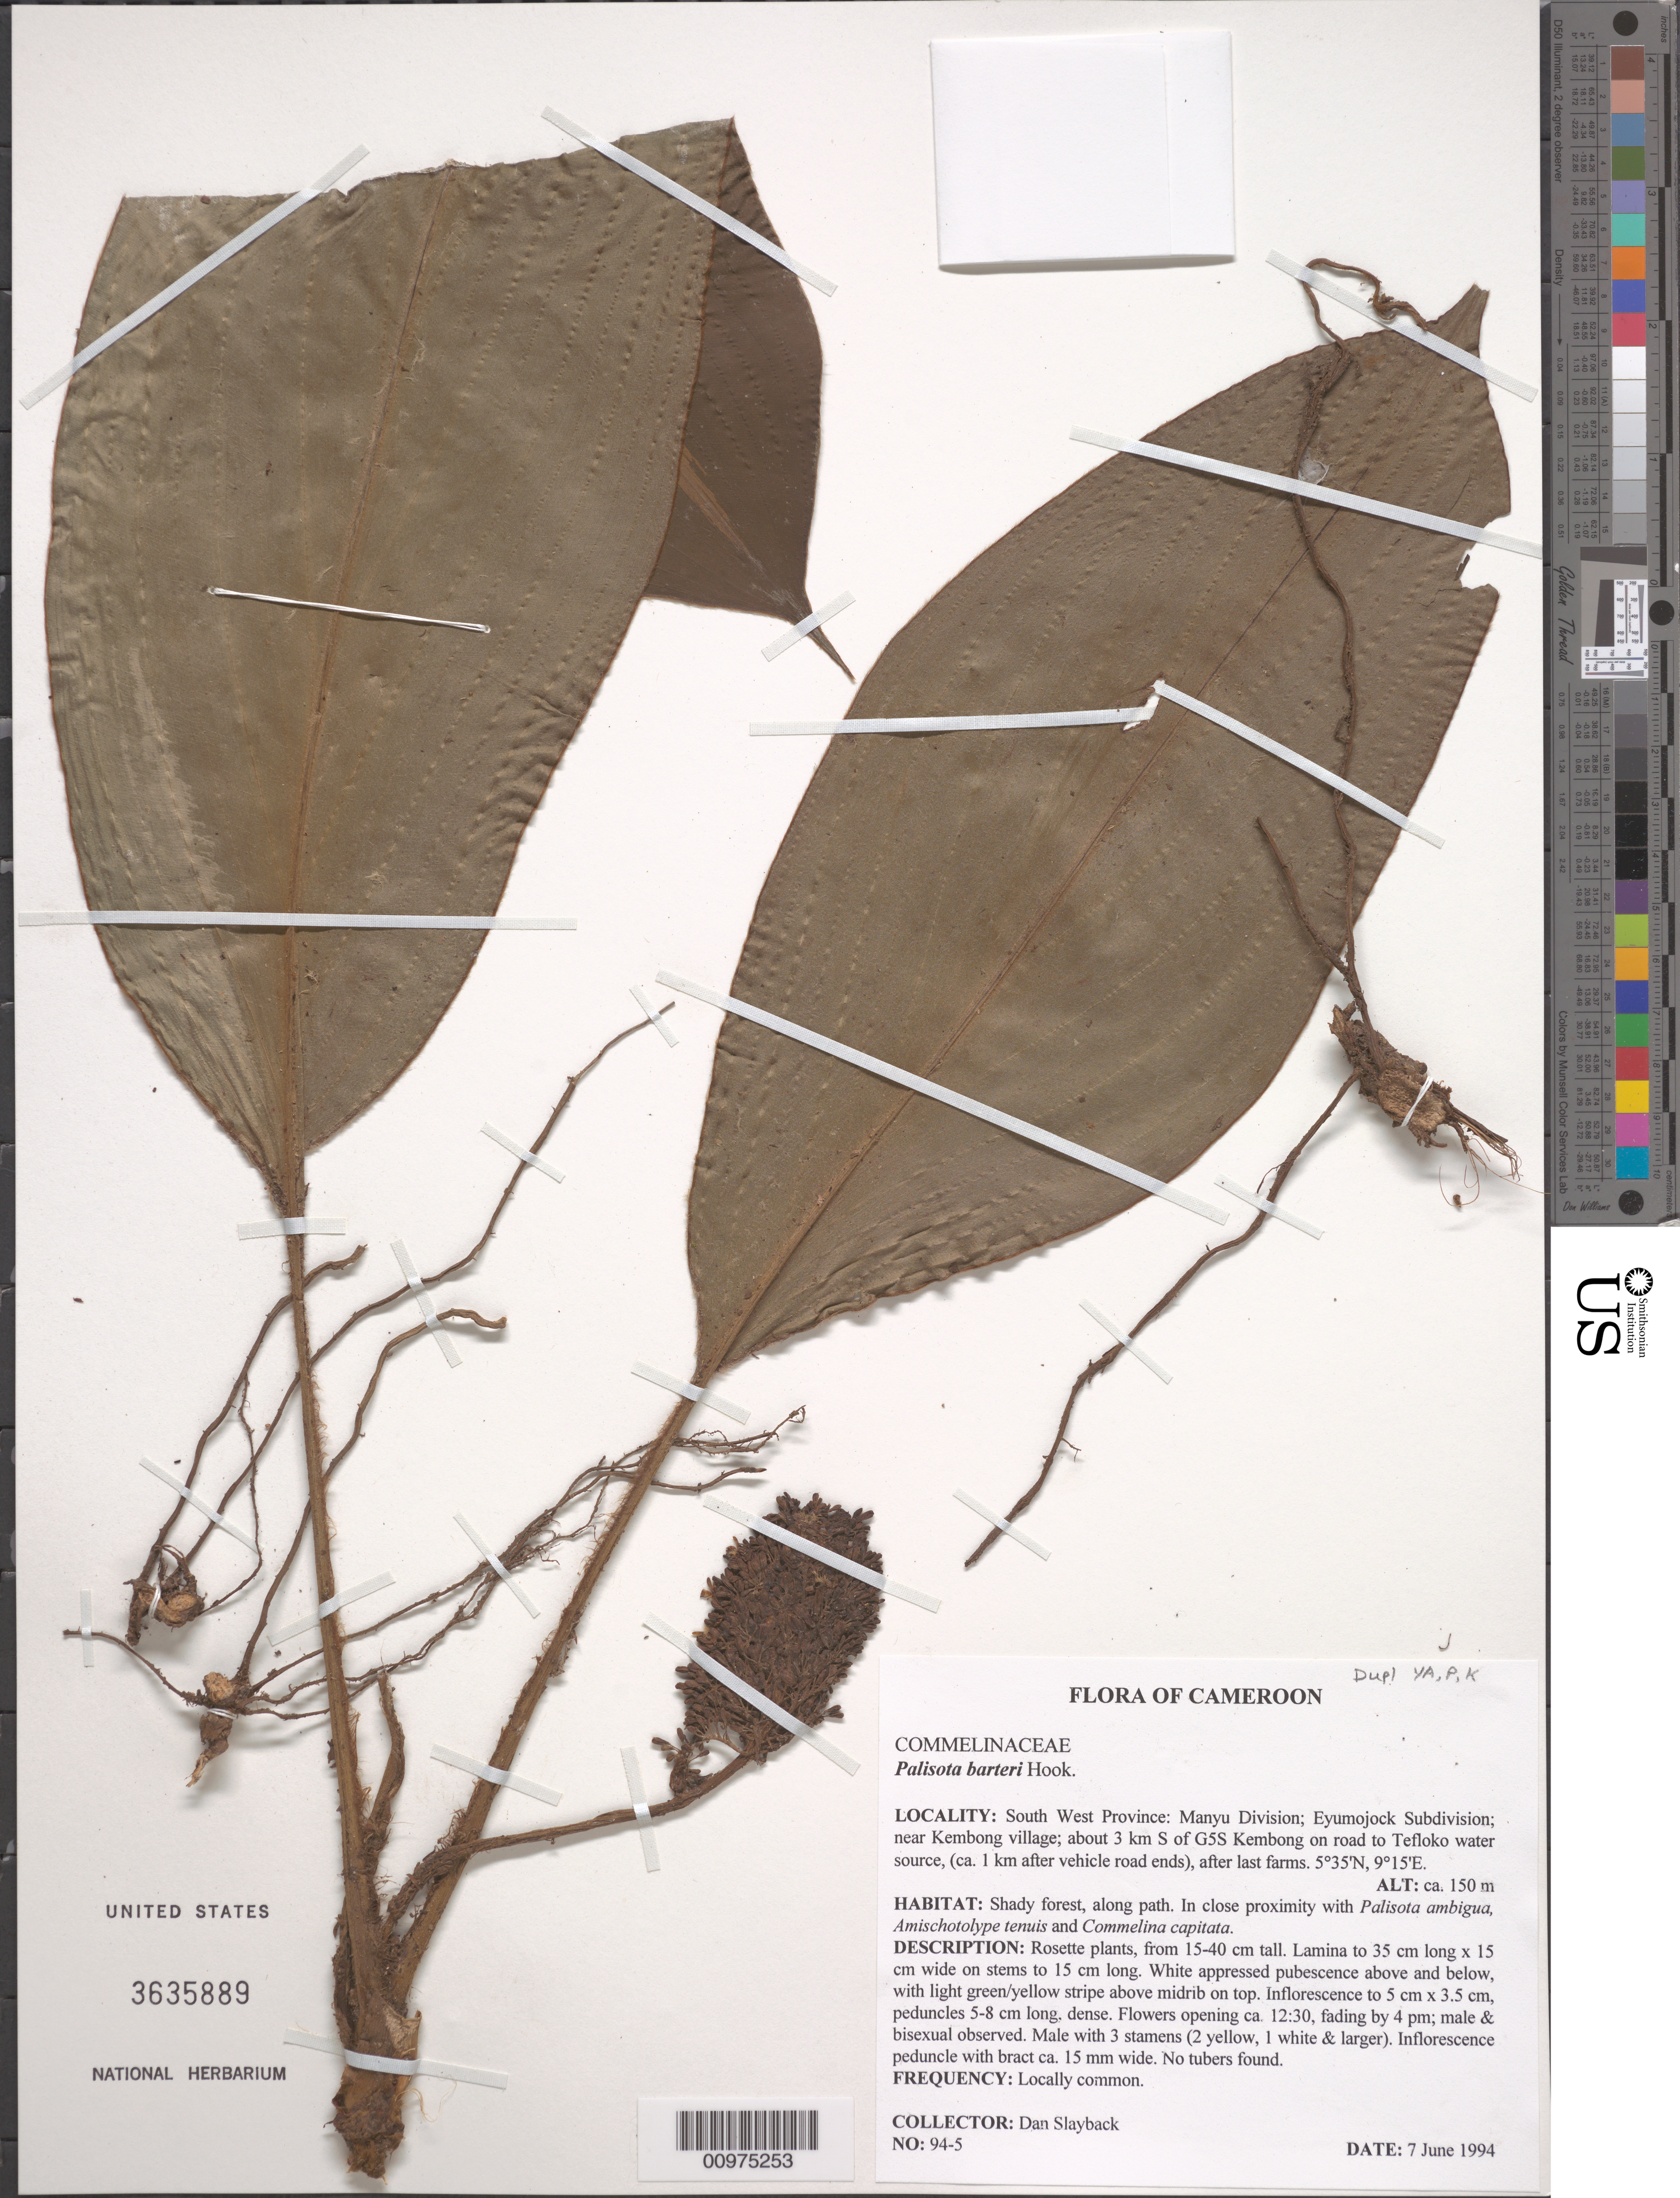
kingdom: Plantae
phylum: Tracheophyta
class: Liliopsida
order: Commelinales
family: Commelinaceae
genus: Palisota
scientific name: Palisota barteri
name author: Hook.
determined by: Faden, Robert B., (US), Smithsonian Institution - National Museum of Natural History (UNITED STATES)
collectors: D. Slayback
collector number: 94-5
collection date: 1994-06-07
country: Cameroon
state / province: Sud-Ouest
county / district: Manyu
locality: near Kembong village; about 3 km S of G5S Kembong on road to Tefloko water source, (ca. 1 km after vehicle road ends), after last farms.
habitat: Shady forest, along path. In close proximity with Palisota ambigua, Amischotolype tenuis and Commelina capitata.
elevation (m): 150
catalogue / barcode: US 3635889